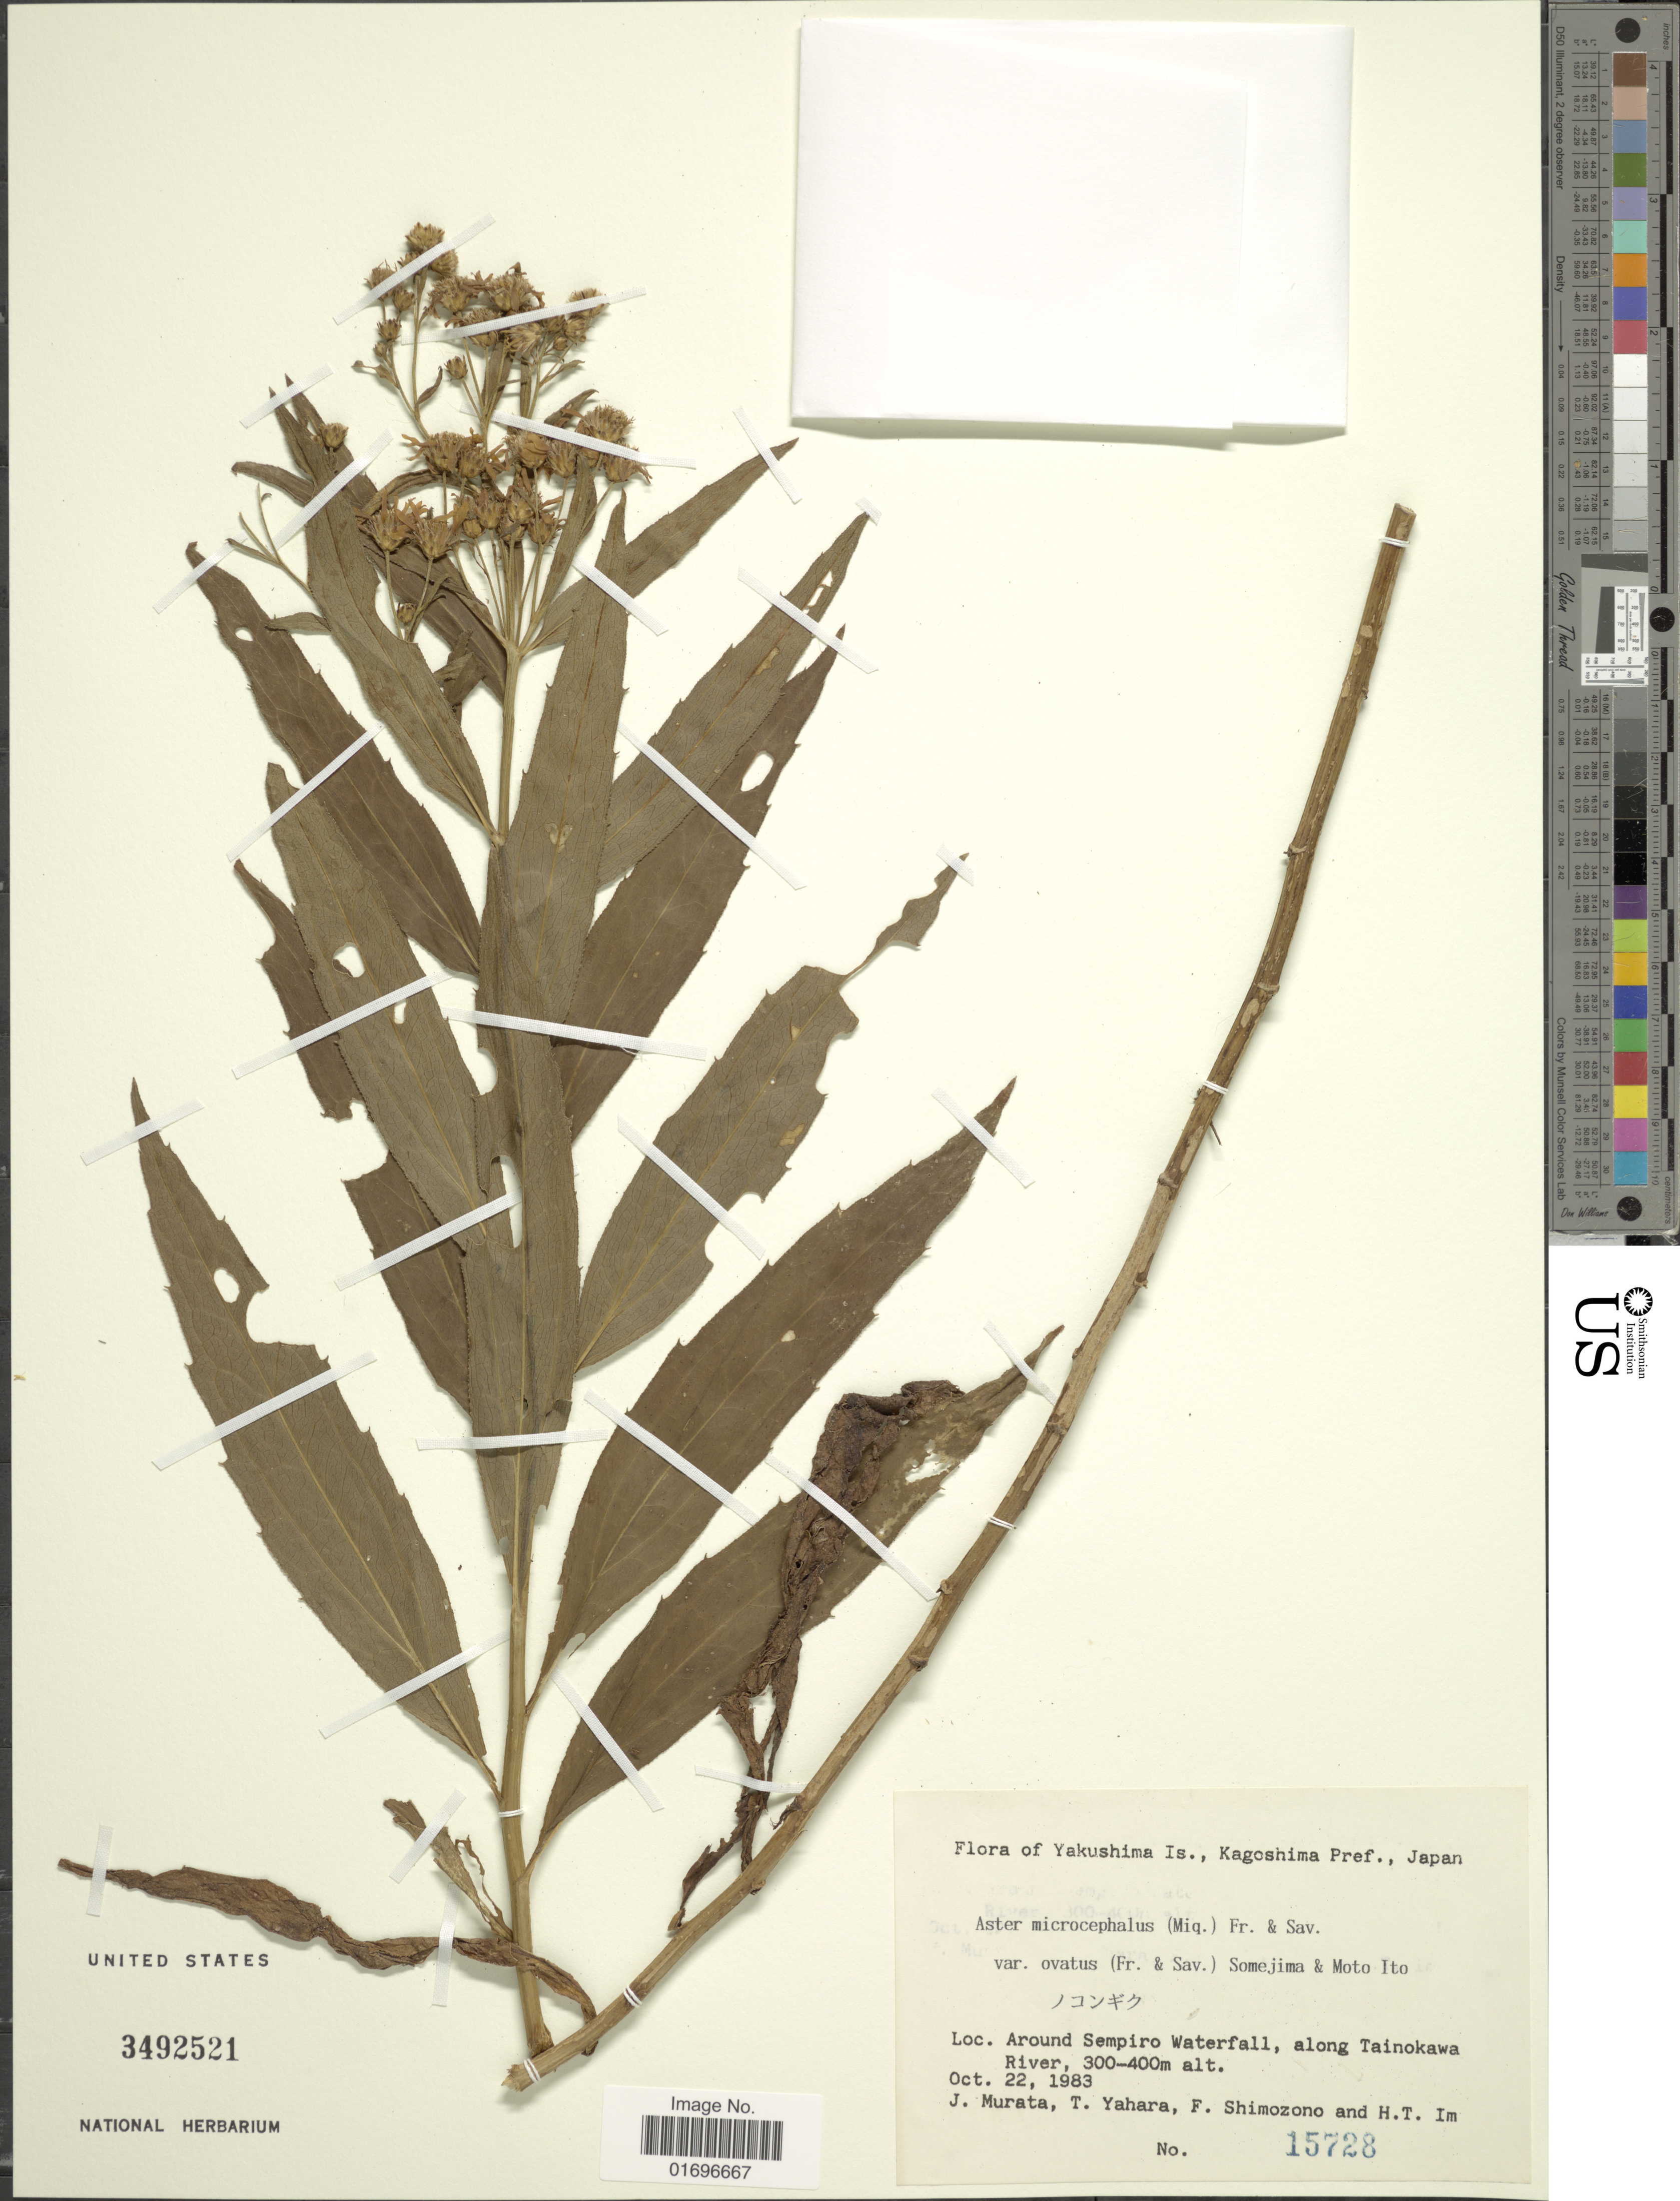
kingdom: Plantae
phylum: Tracheophyta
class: Magnoliopsida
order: Asterales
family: Asteraceae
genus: Aster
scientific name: Aster microcephalus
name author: (Miq.) Franch. & Sav.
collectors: J. Murata, T. Yahara, F. Shimozono & H. Im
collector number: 15728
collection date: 1983-10-22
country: Japan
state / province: Kagosima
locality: Yakushima Is., Kagoshima Pref., Japan. Around Sempiro Waterfall, along Tainokawa River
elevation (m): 300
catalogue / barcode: US 3492521